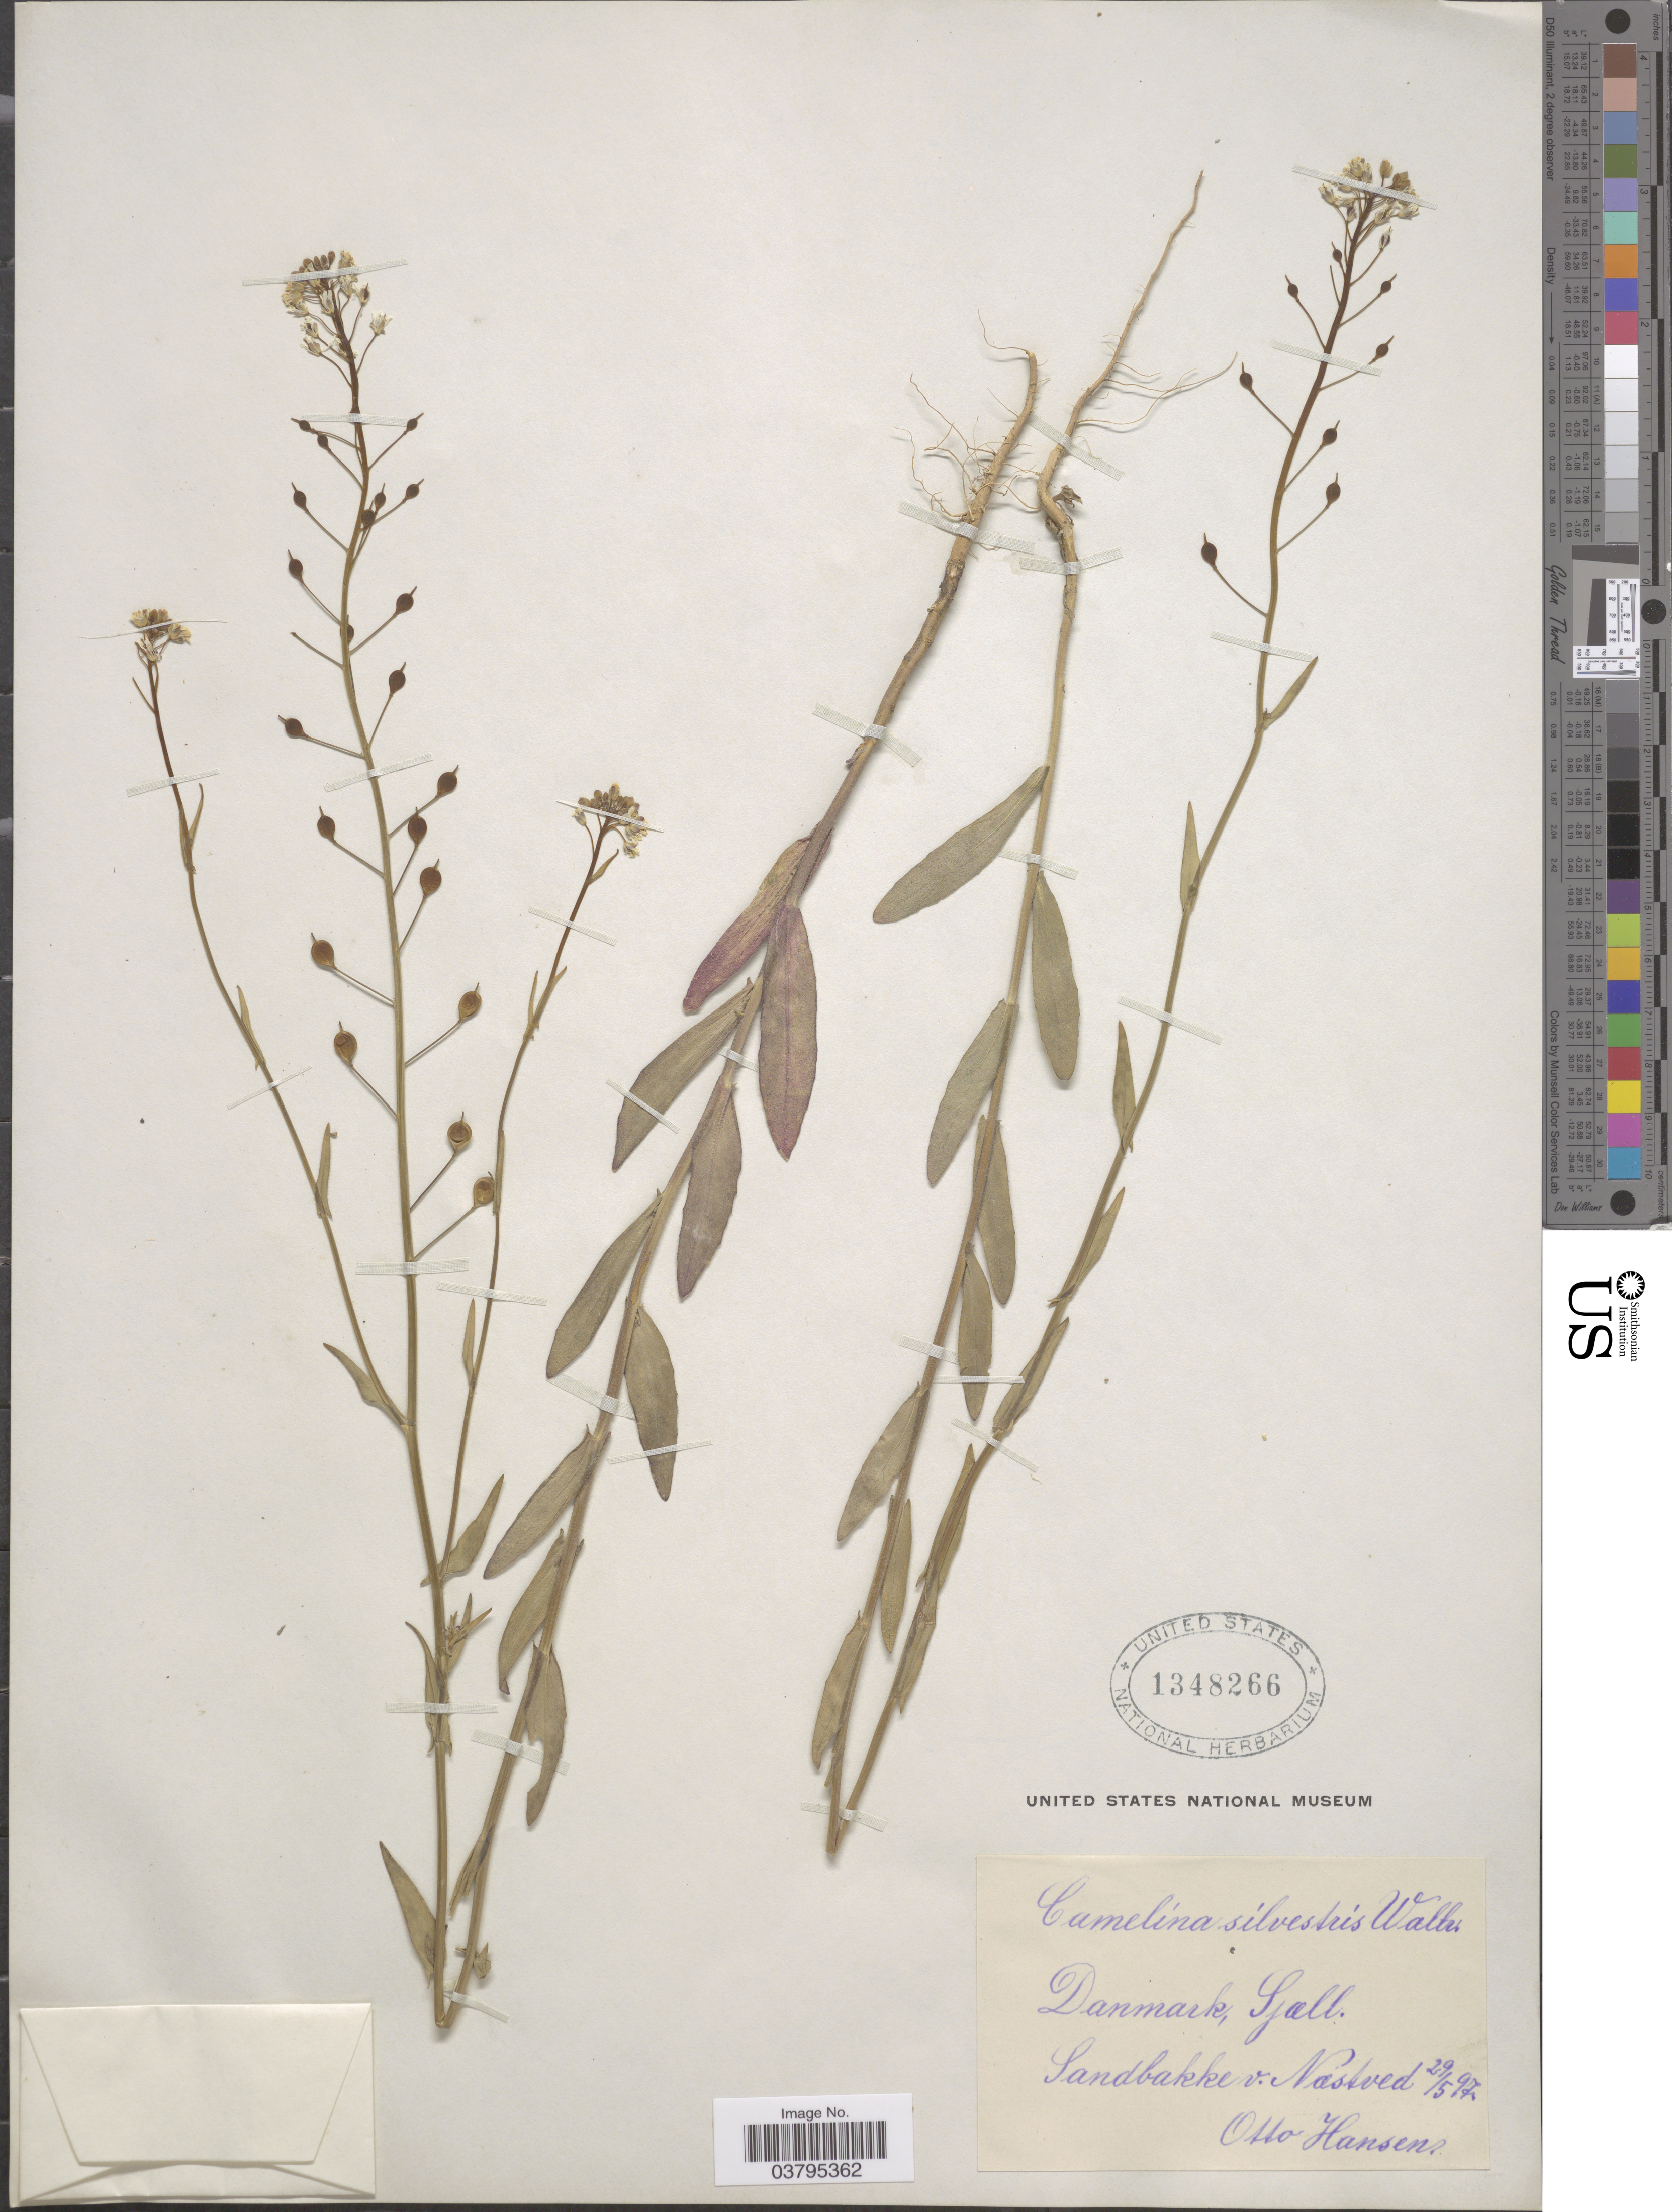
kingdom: Plantae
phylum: Tracheophyta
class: Magnoliopsida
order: Brassicales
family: Brassicaceae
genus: Camelina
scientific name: Camelina sylvestris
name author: Wallr.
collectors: O. Hansen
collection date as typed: Transcribed d/m/y: 29/5/97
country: Denmark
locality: Danmark, Sjall. Sandbakke v. Nastved.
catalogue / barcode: US 1348266